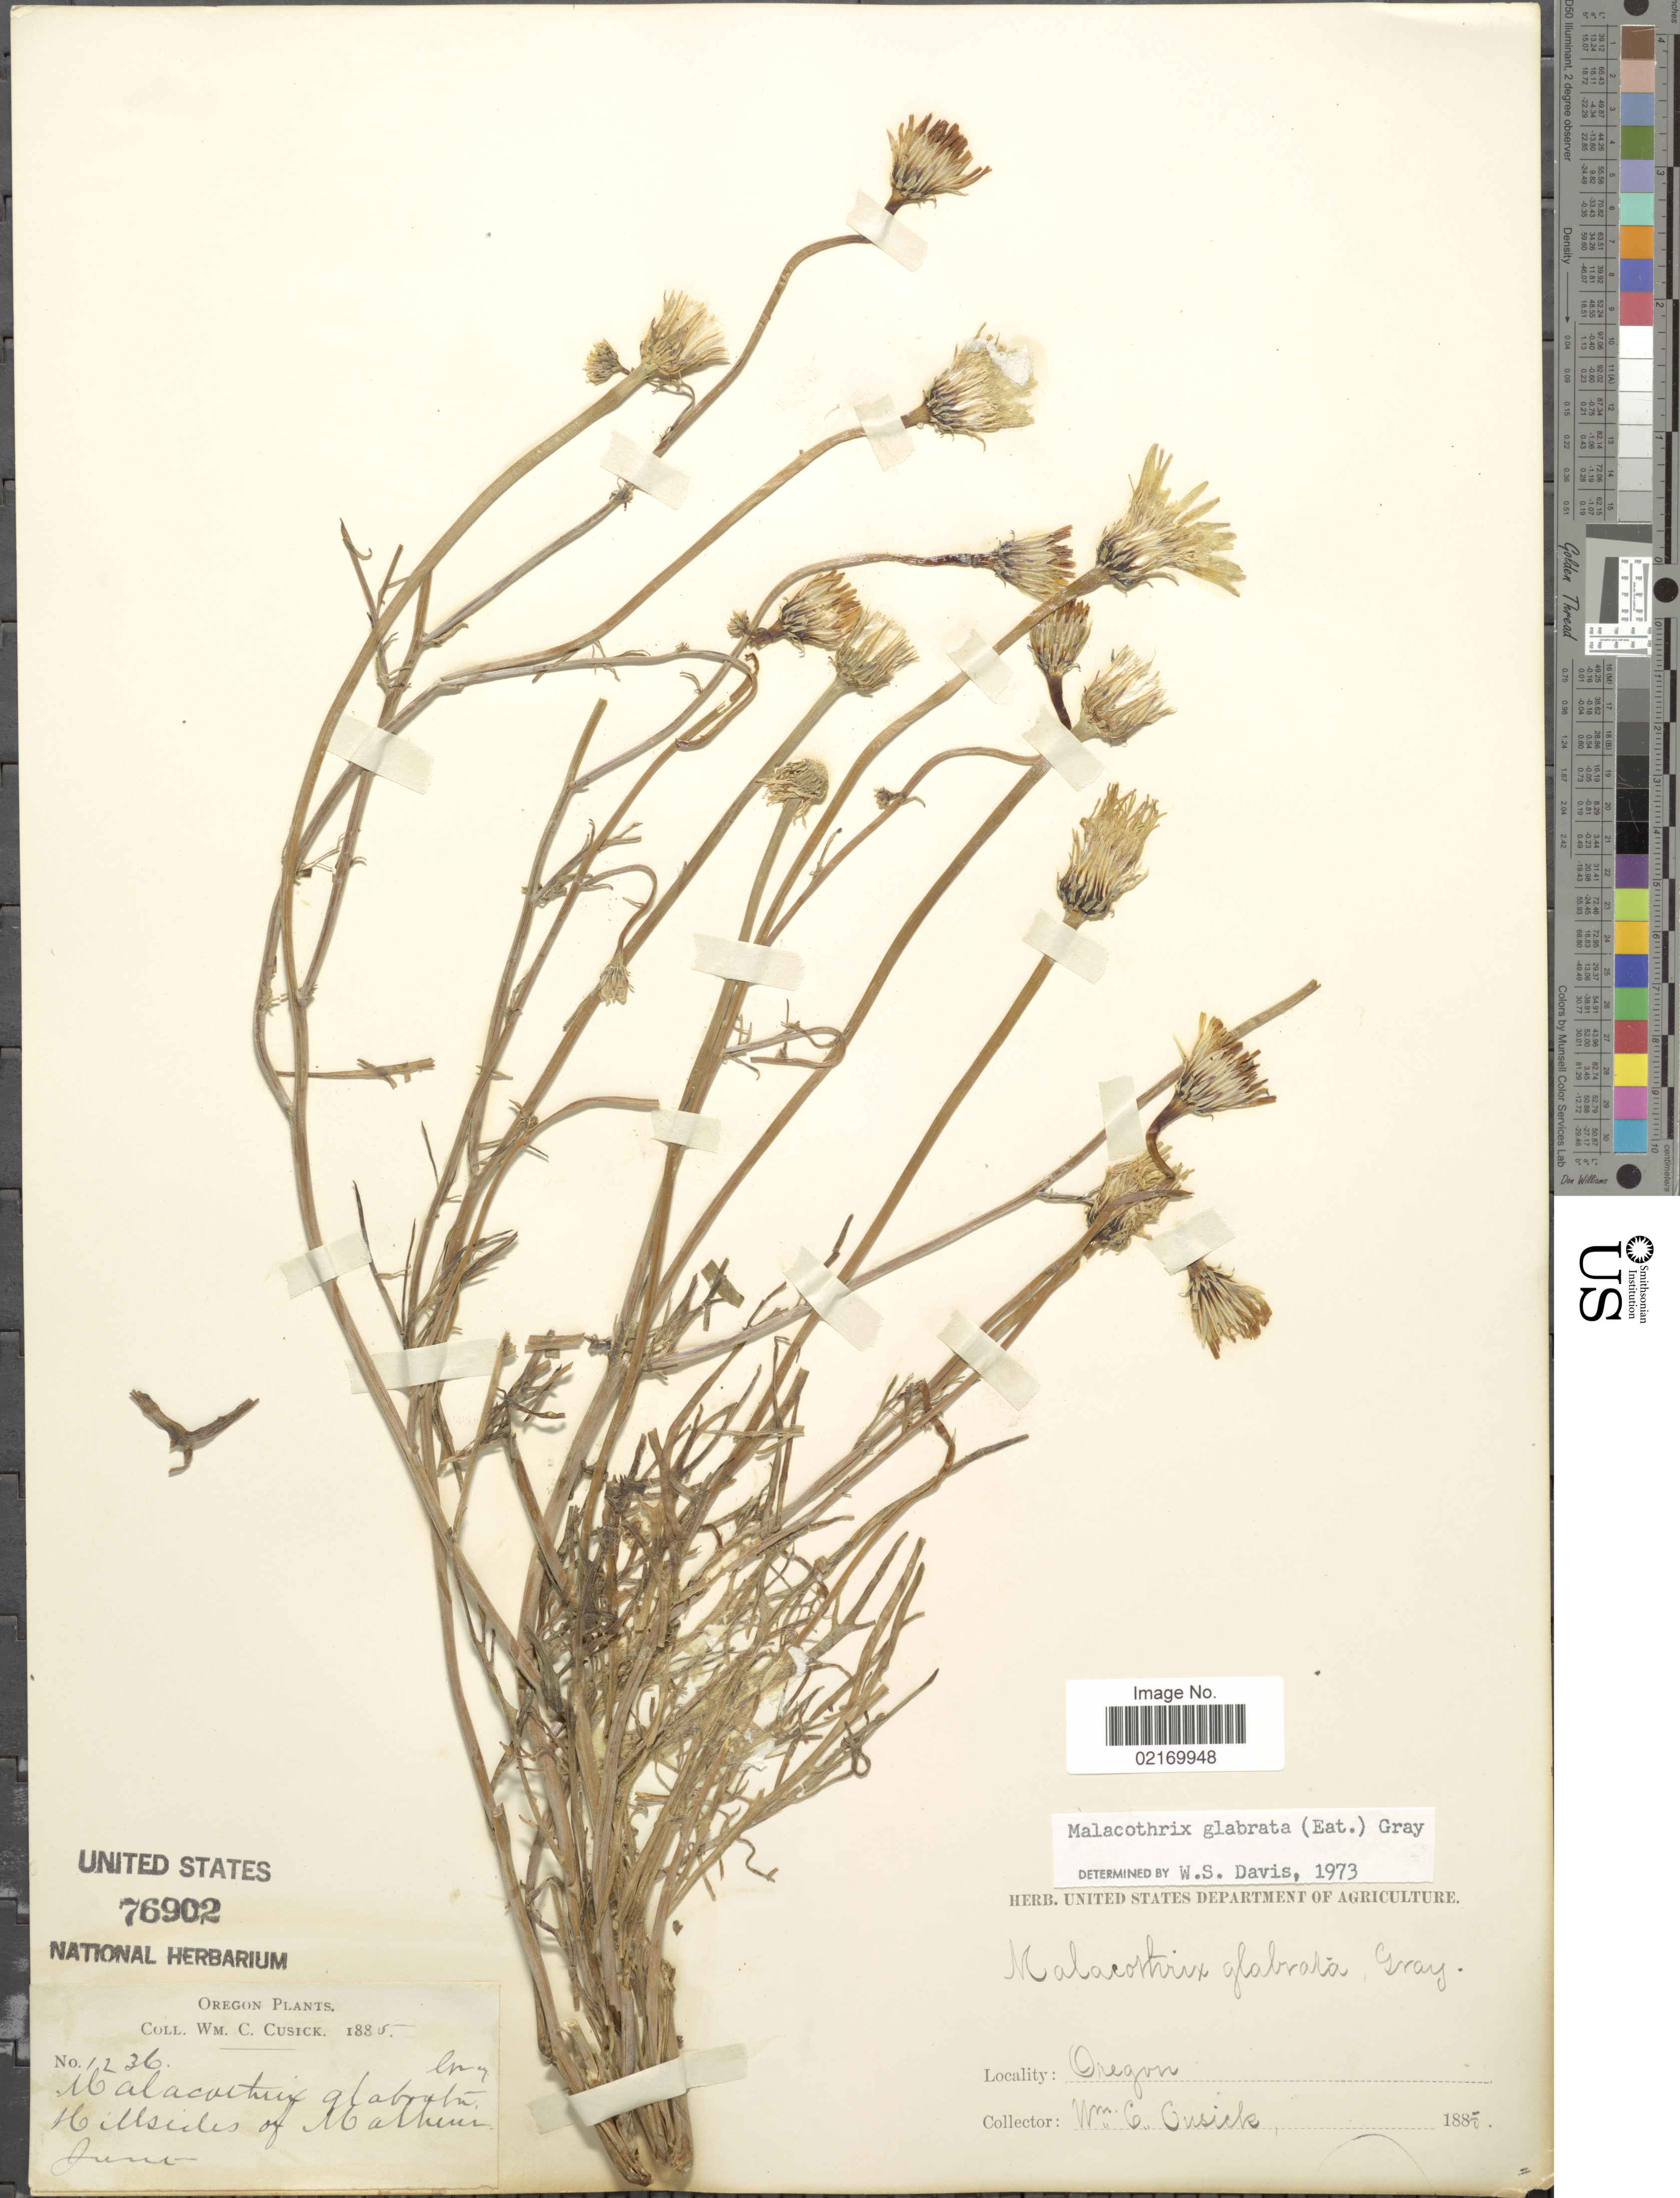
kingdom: Plantae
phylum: Tracheophyta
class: Magnoliopsida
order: Asterales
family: Asteraceae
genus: Malacothrix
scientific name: Malacothrix glabrata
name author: (A. Gray ex D.C. Eaton) A. Gray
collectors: W. C. Cusick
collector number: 1236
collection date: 1885-06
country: United States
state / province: Oregon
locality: Hill sides of Malheur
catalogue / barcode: US 76902